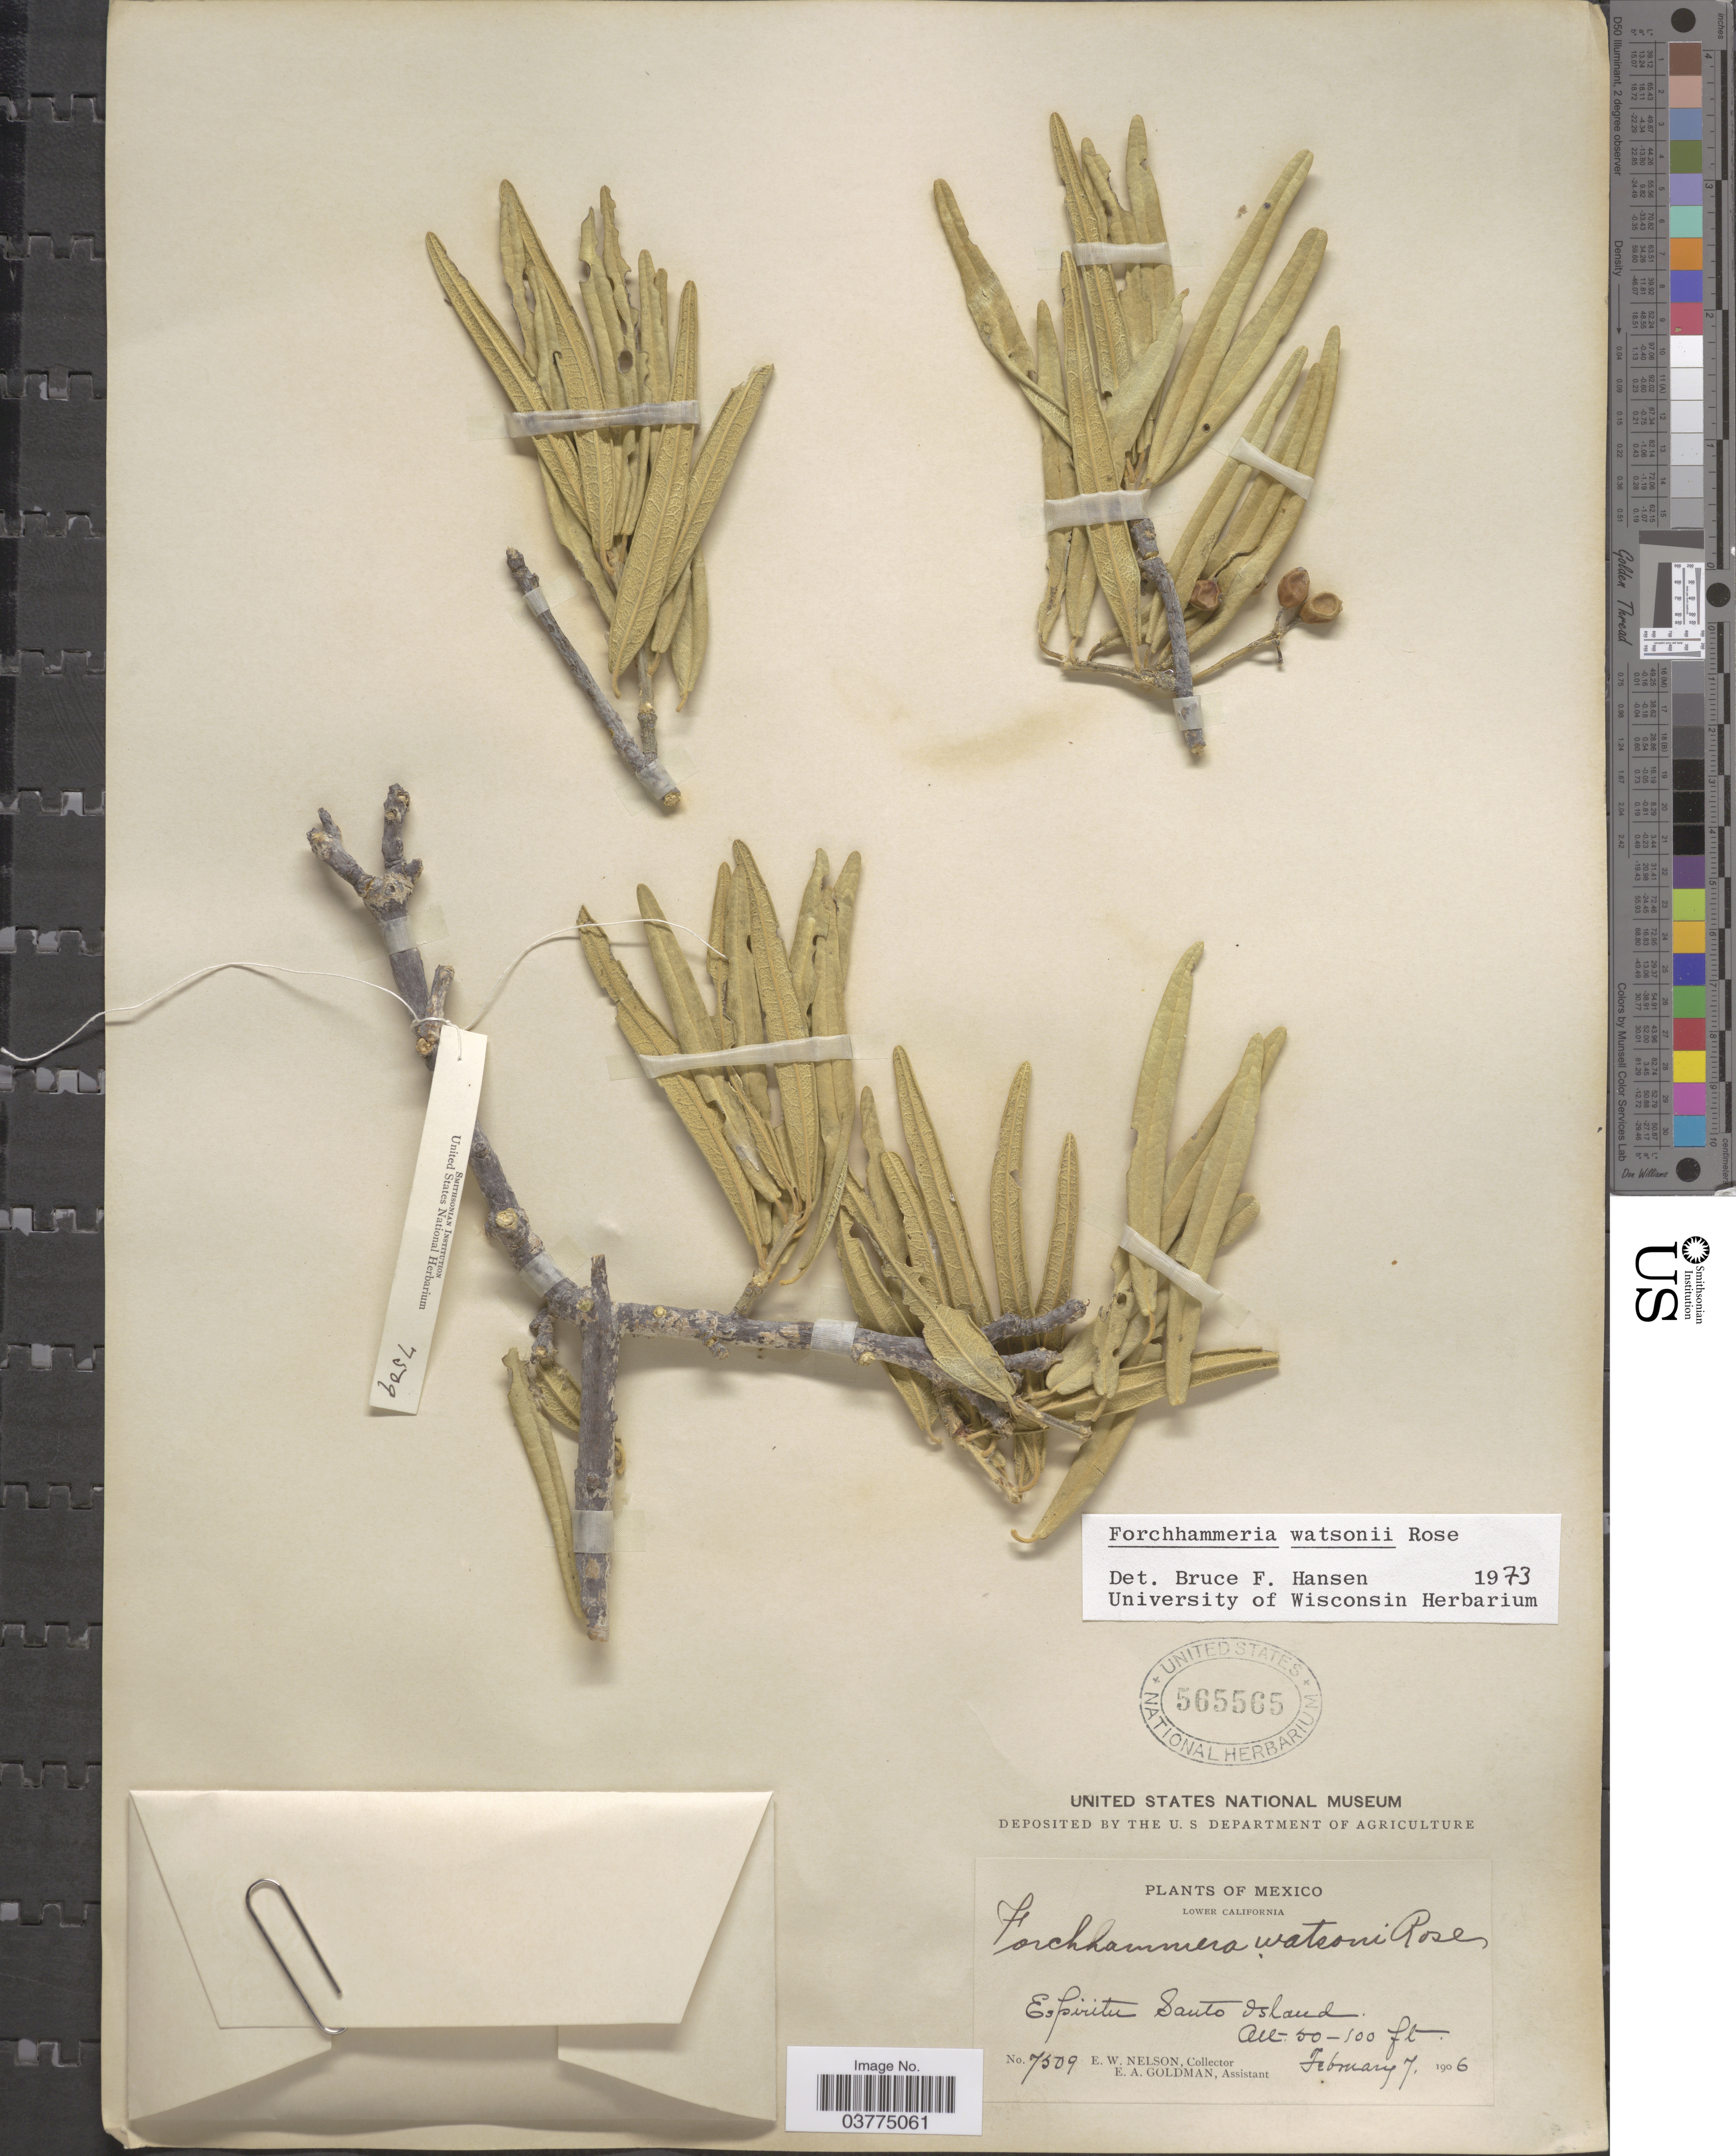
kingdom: Plantae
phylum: Tracheophyta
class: Magnoliopsida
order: Brassicales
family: Stixaceae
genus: Forchhammeria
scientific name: Forchhammeria watsonii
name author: Rose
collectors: E. W. Nelson & E. A. Goldman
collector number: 7509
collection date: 1906-02-07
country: Mexico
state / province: Baja California Norte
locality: Lower California. Espiritu Santo Island.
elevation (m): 15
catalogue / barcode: US 565565